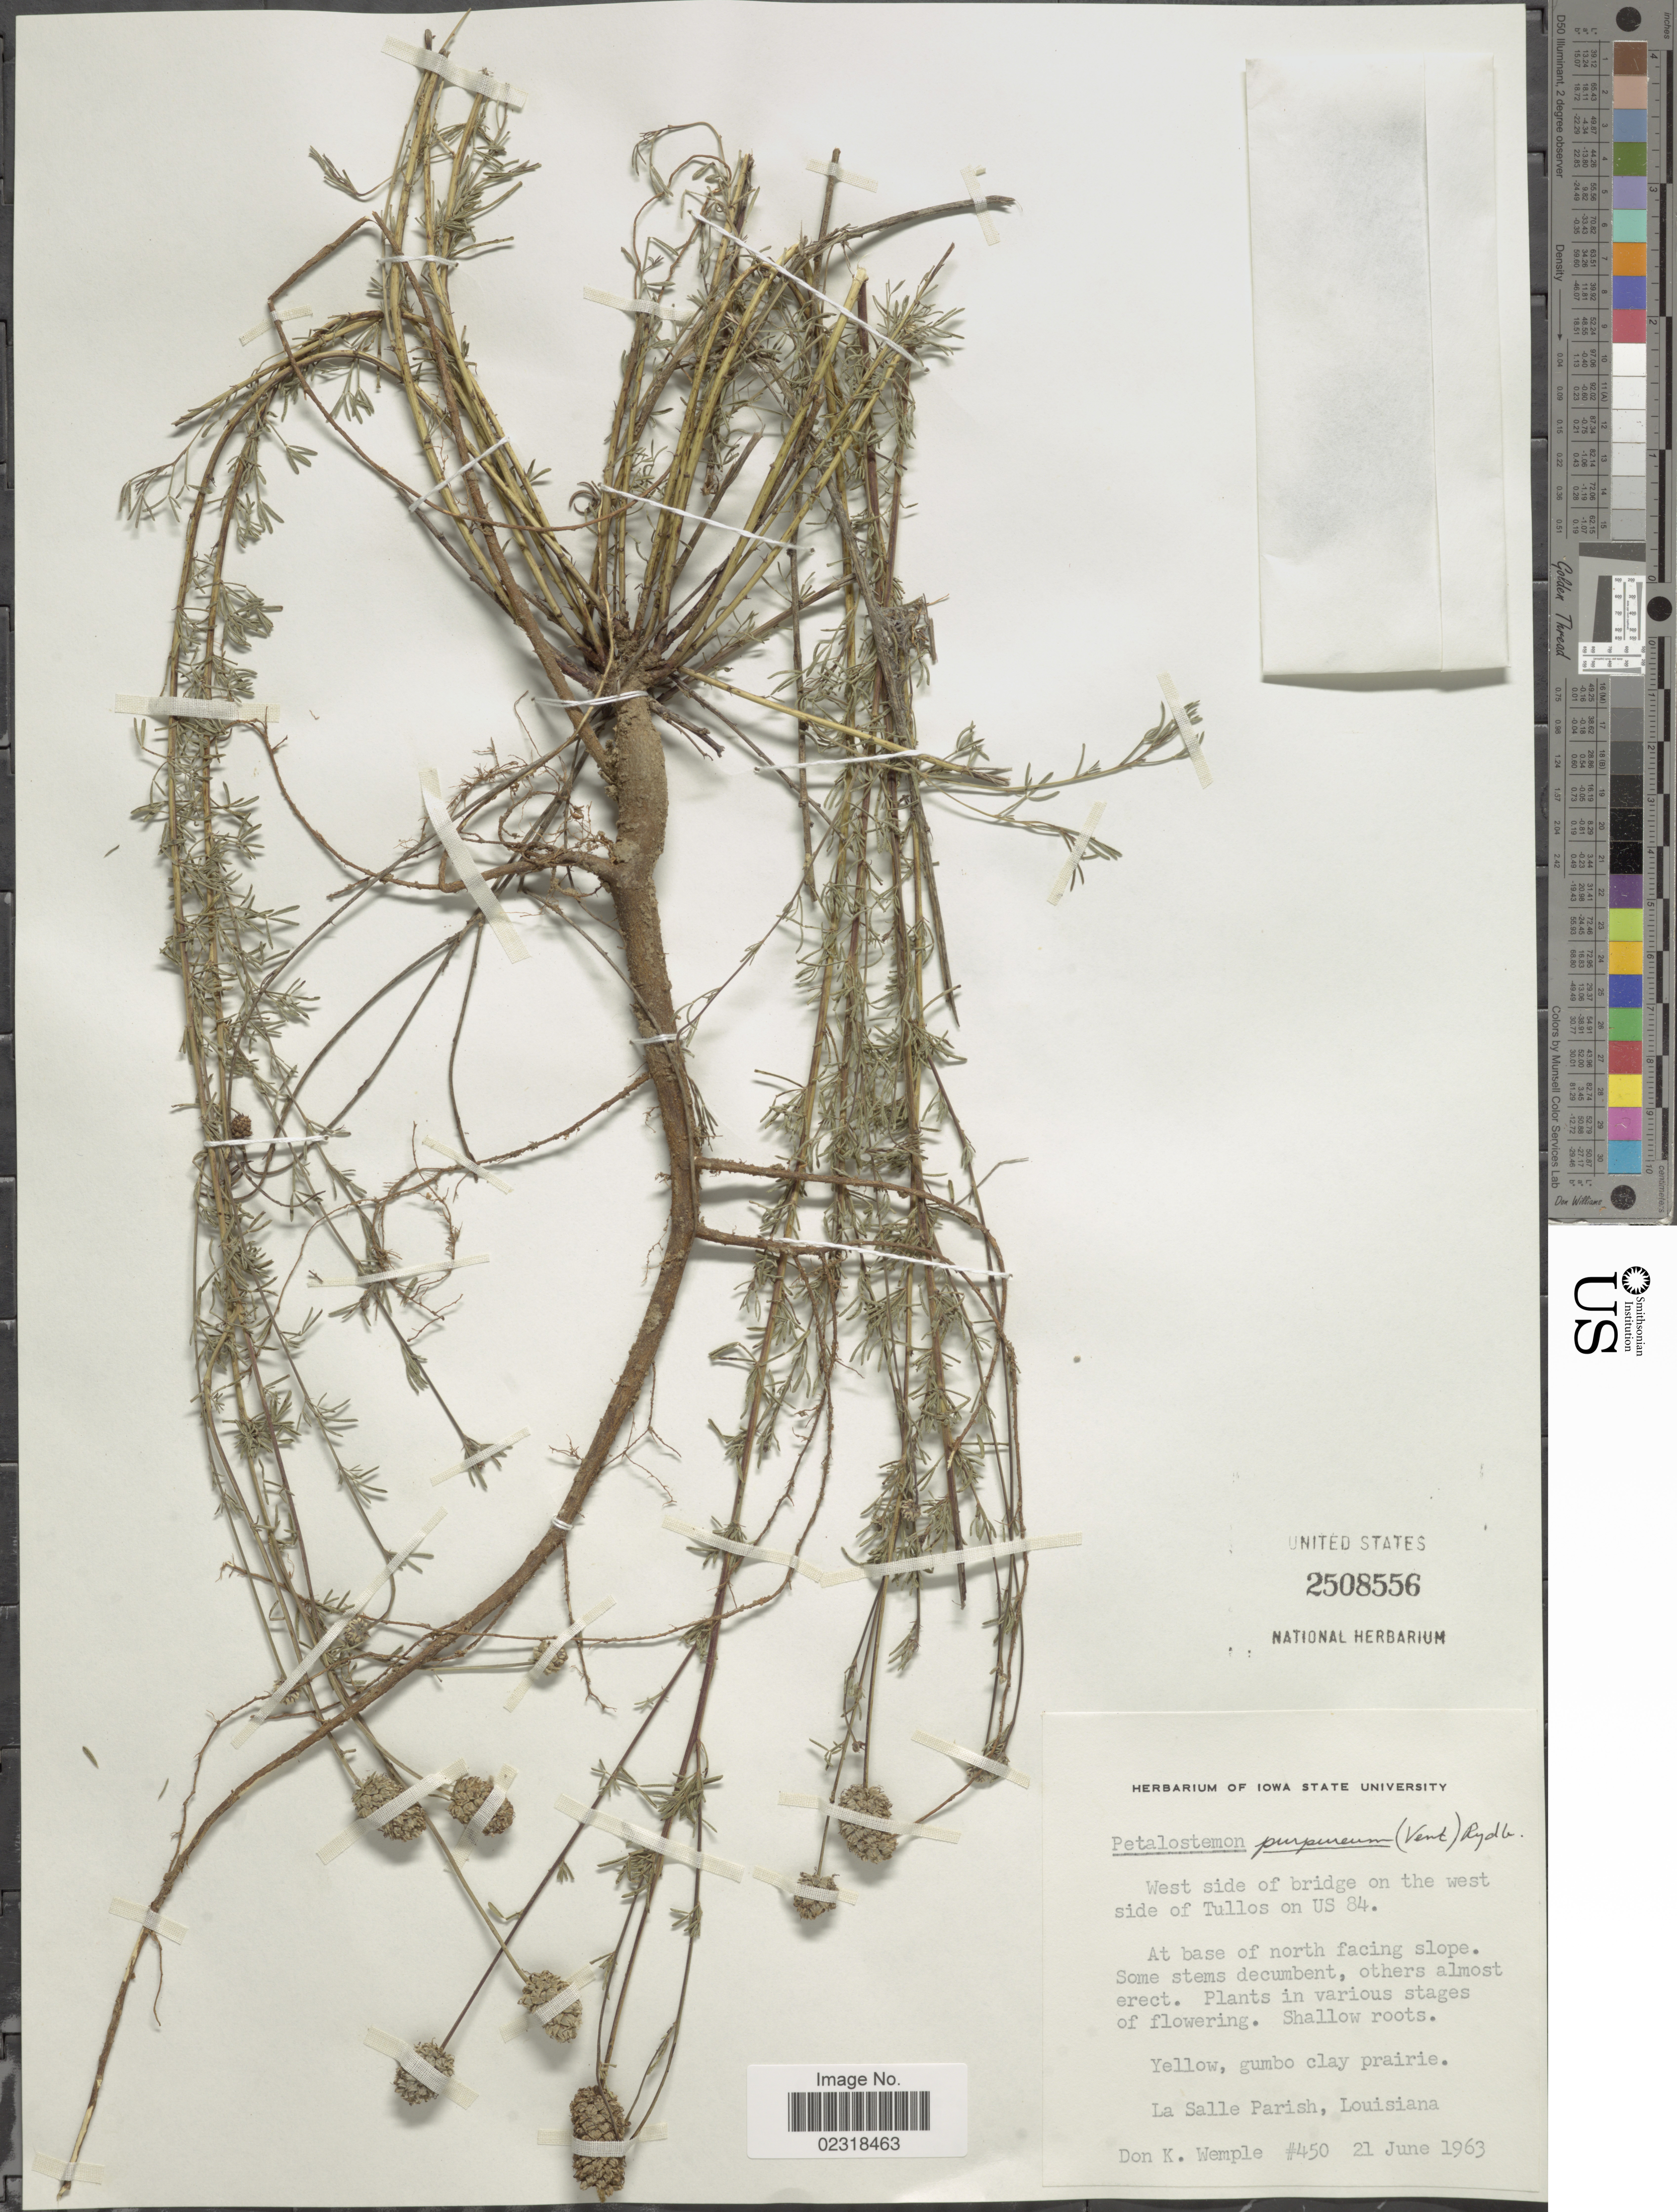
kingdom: Plantae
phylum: Tracheophyta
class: Magnoliopsida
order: Fabales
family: Fabaceae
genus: Dalea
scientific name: Dalea purpurea var. purpurea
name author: Vent.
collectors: D. Wemple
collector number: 450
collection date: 1963-06-21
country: United States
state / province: Louisiana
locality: West side of bridge on the west side of Tullos on US 84, La Salle Parish, Louisiana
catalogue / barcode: US 2508556